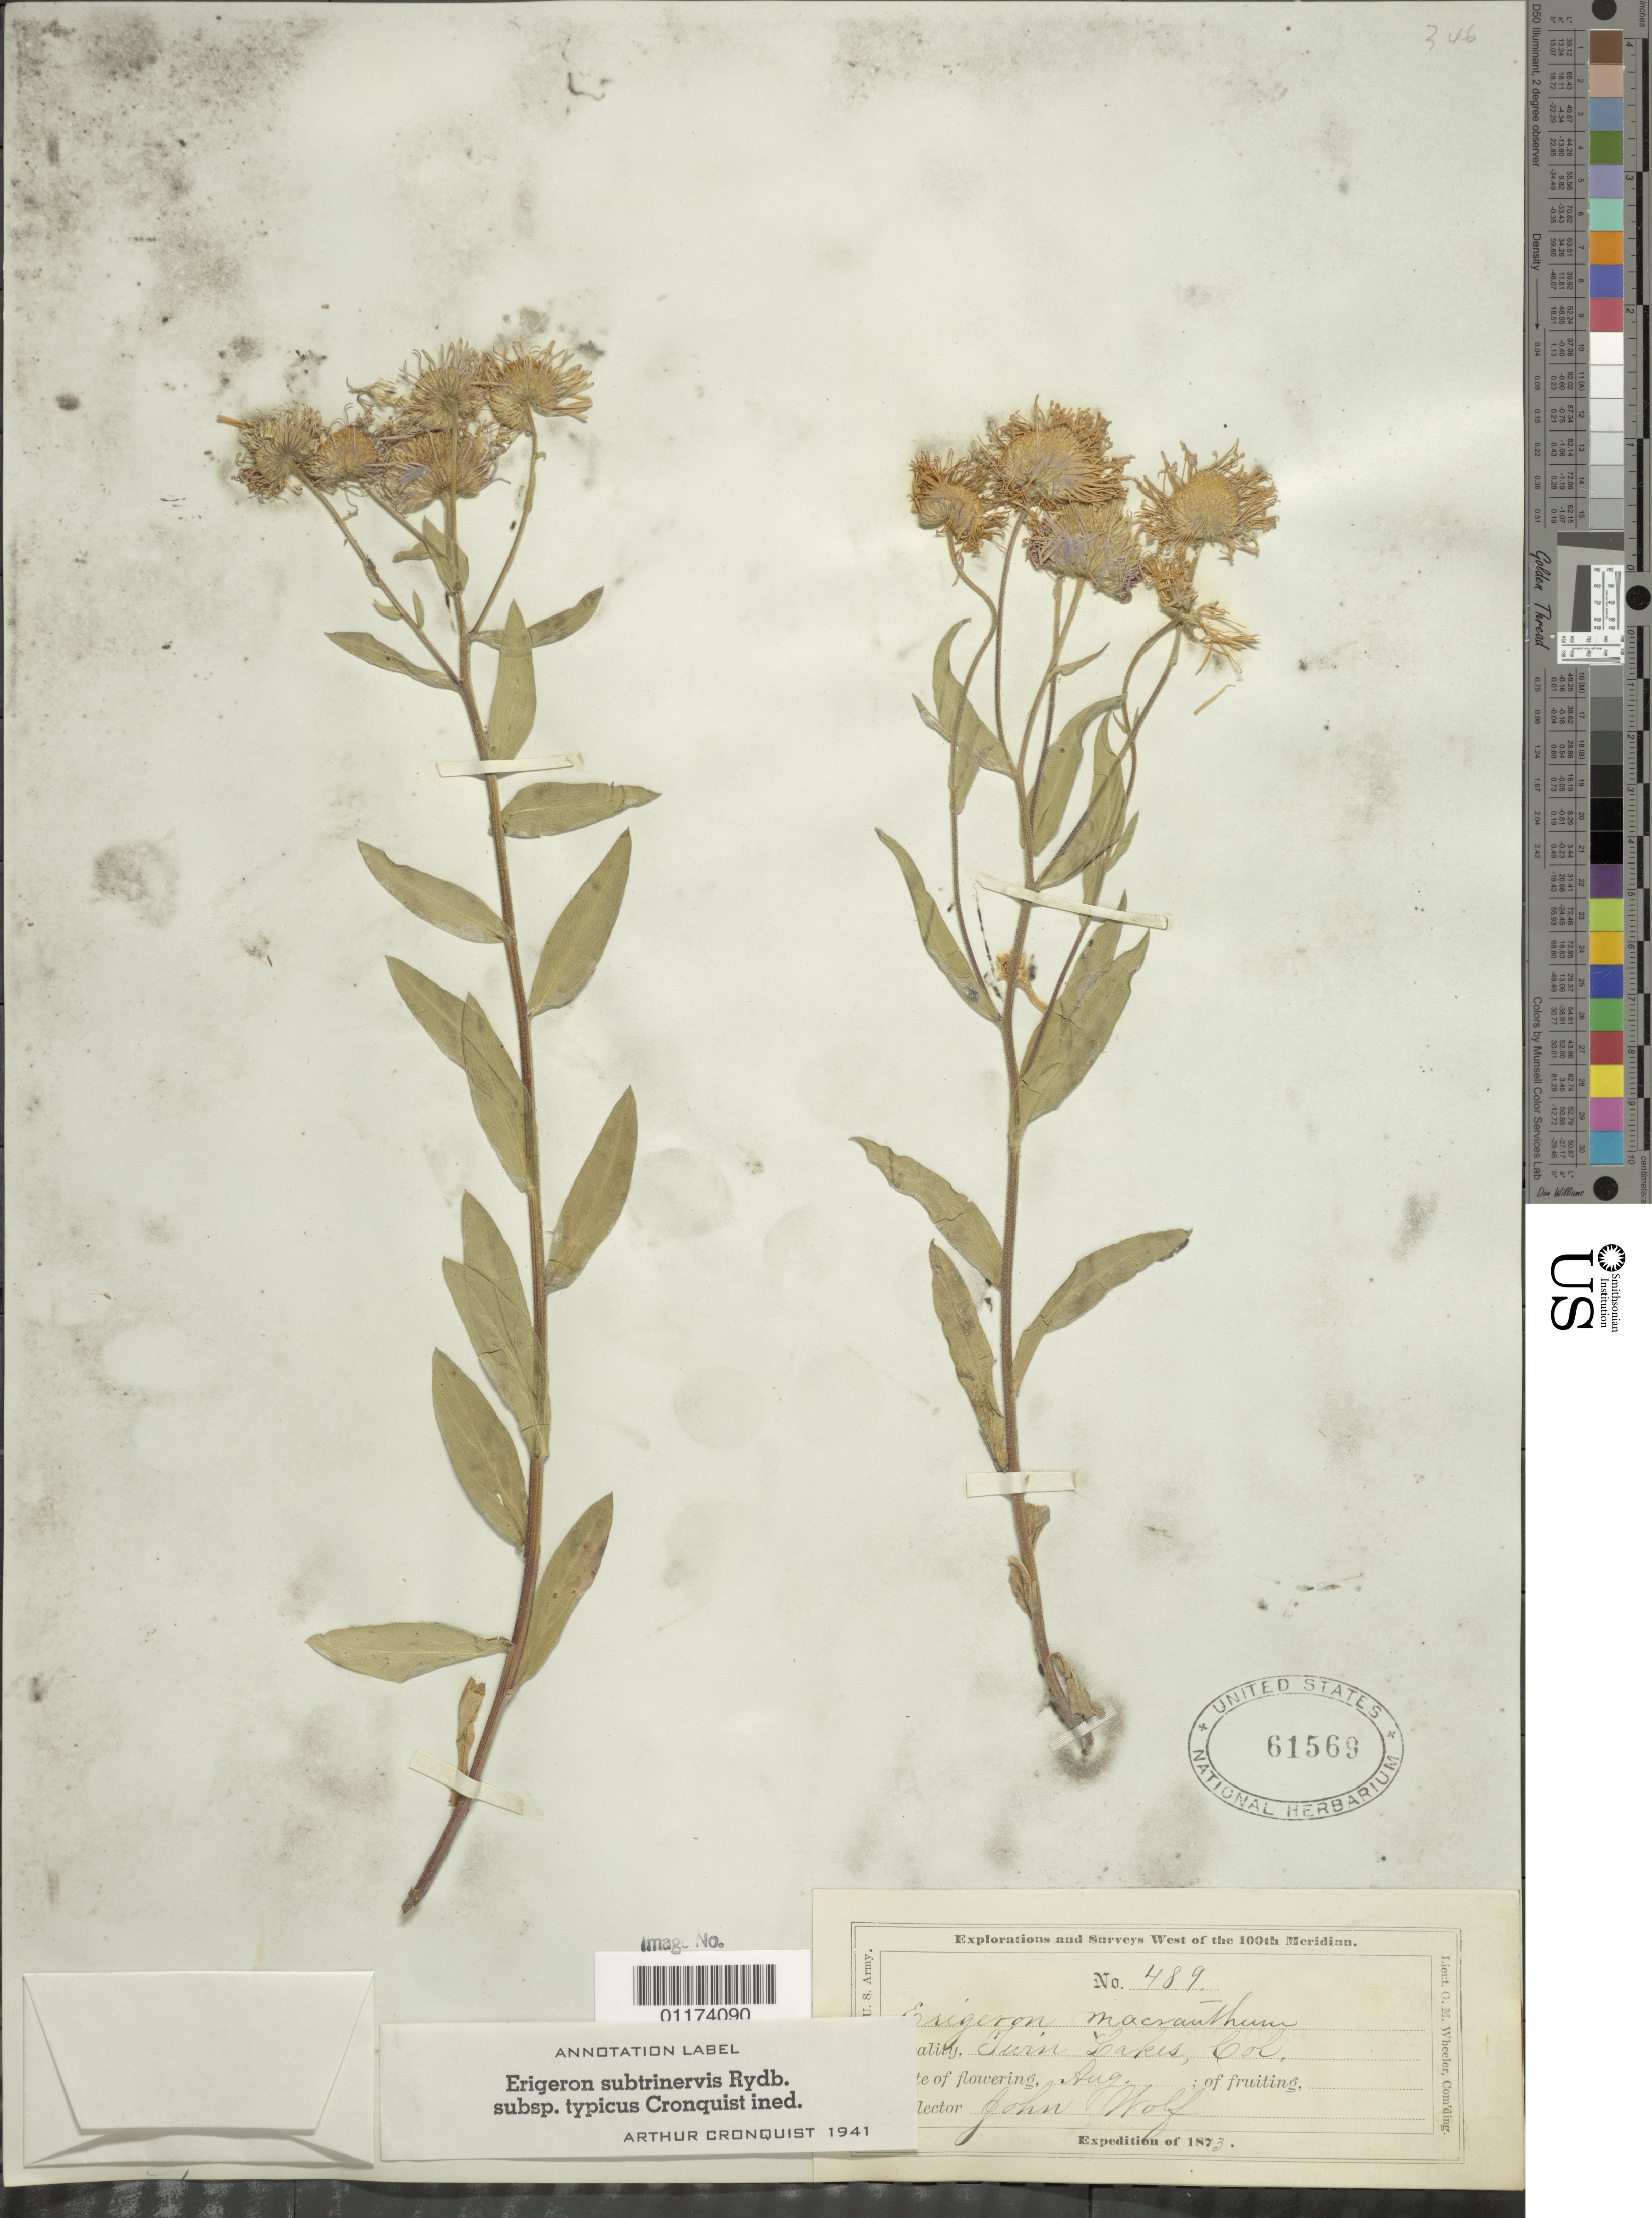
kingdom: Plantae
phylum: Tracheophyta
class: Magnoliopsida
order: Asterales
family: Asteraceae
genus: Erigeron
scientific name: Erigeron subtrinervis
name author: Rydb. ex Porter & Britton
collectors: J. Wolf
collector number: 489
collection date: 1873-08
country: United States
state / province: Colorado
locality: Twin Lakes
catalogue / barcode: US 61569